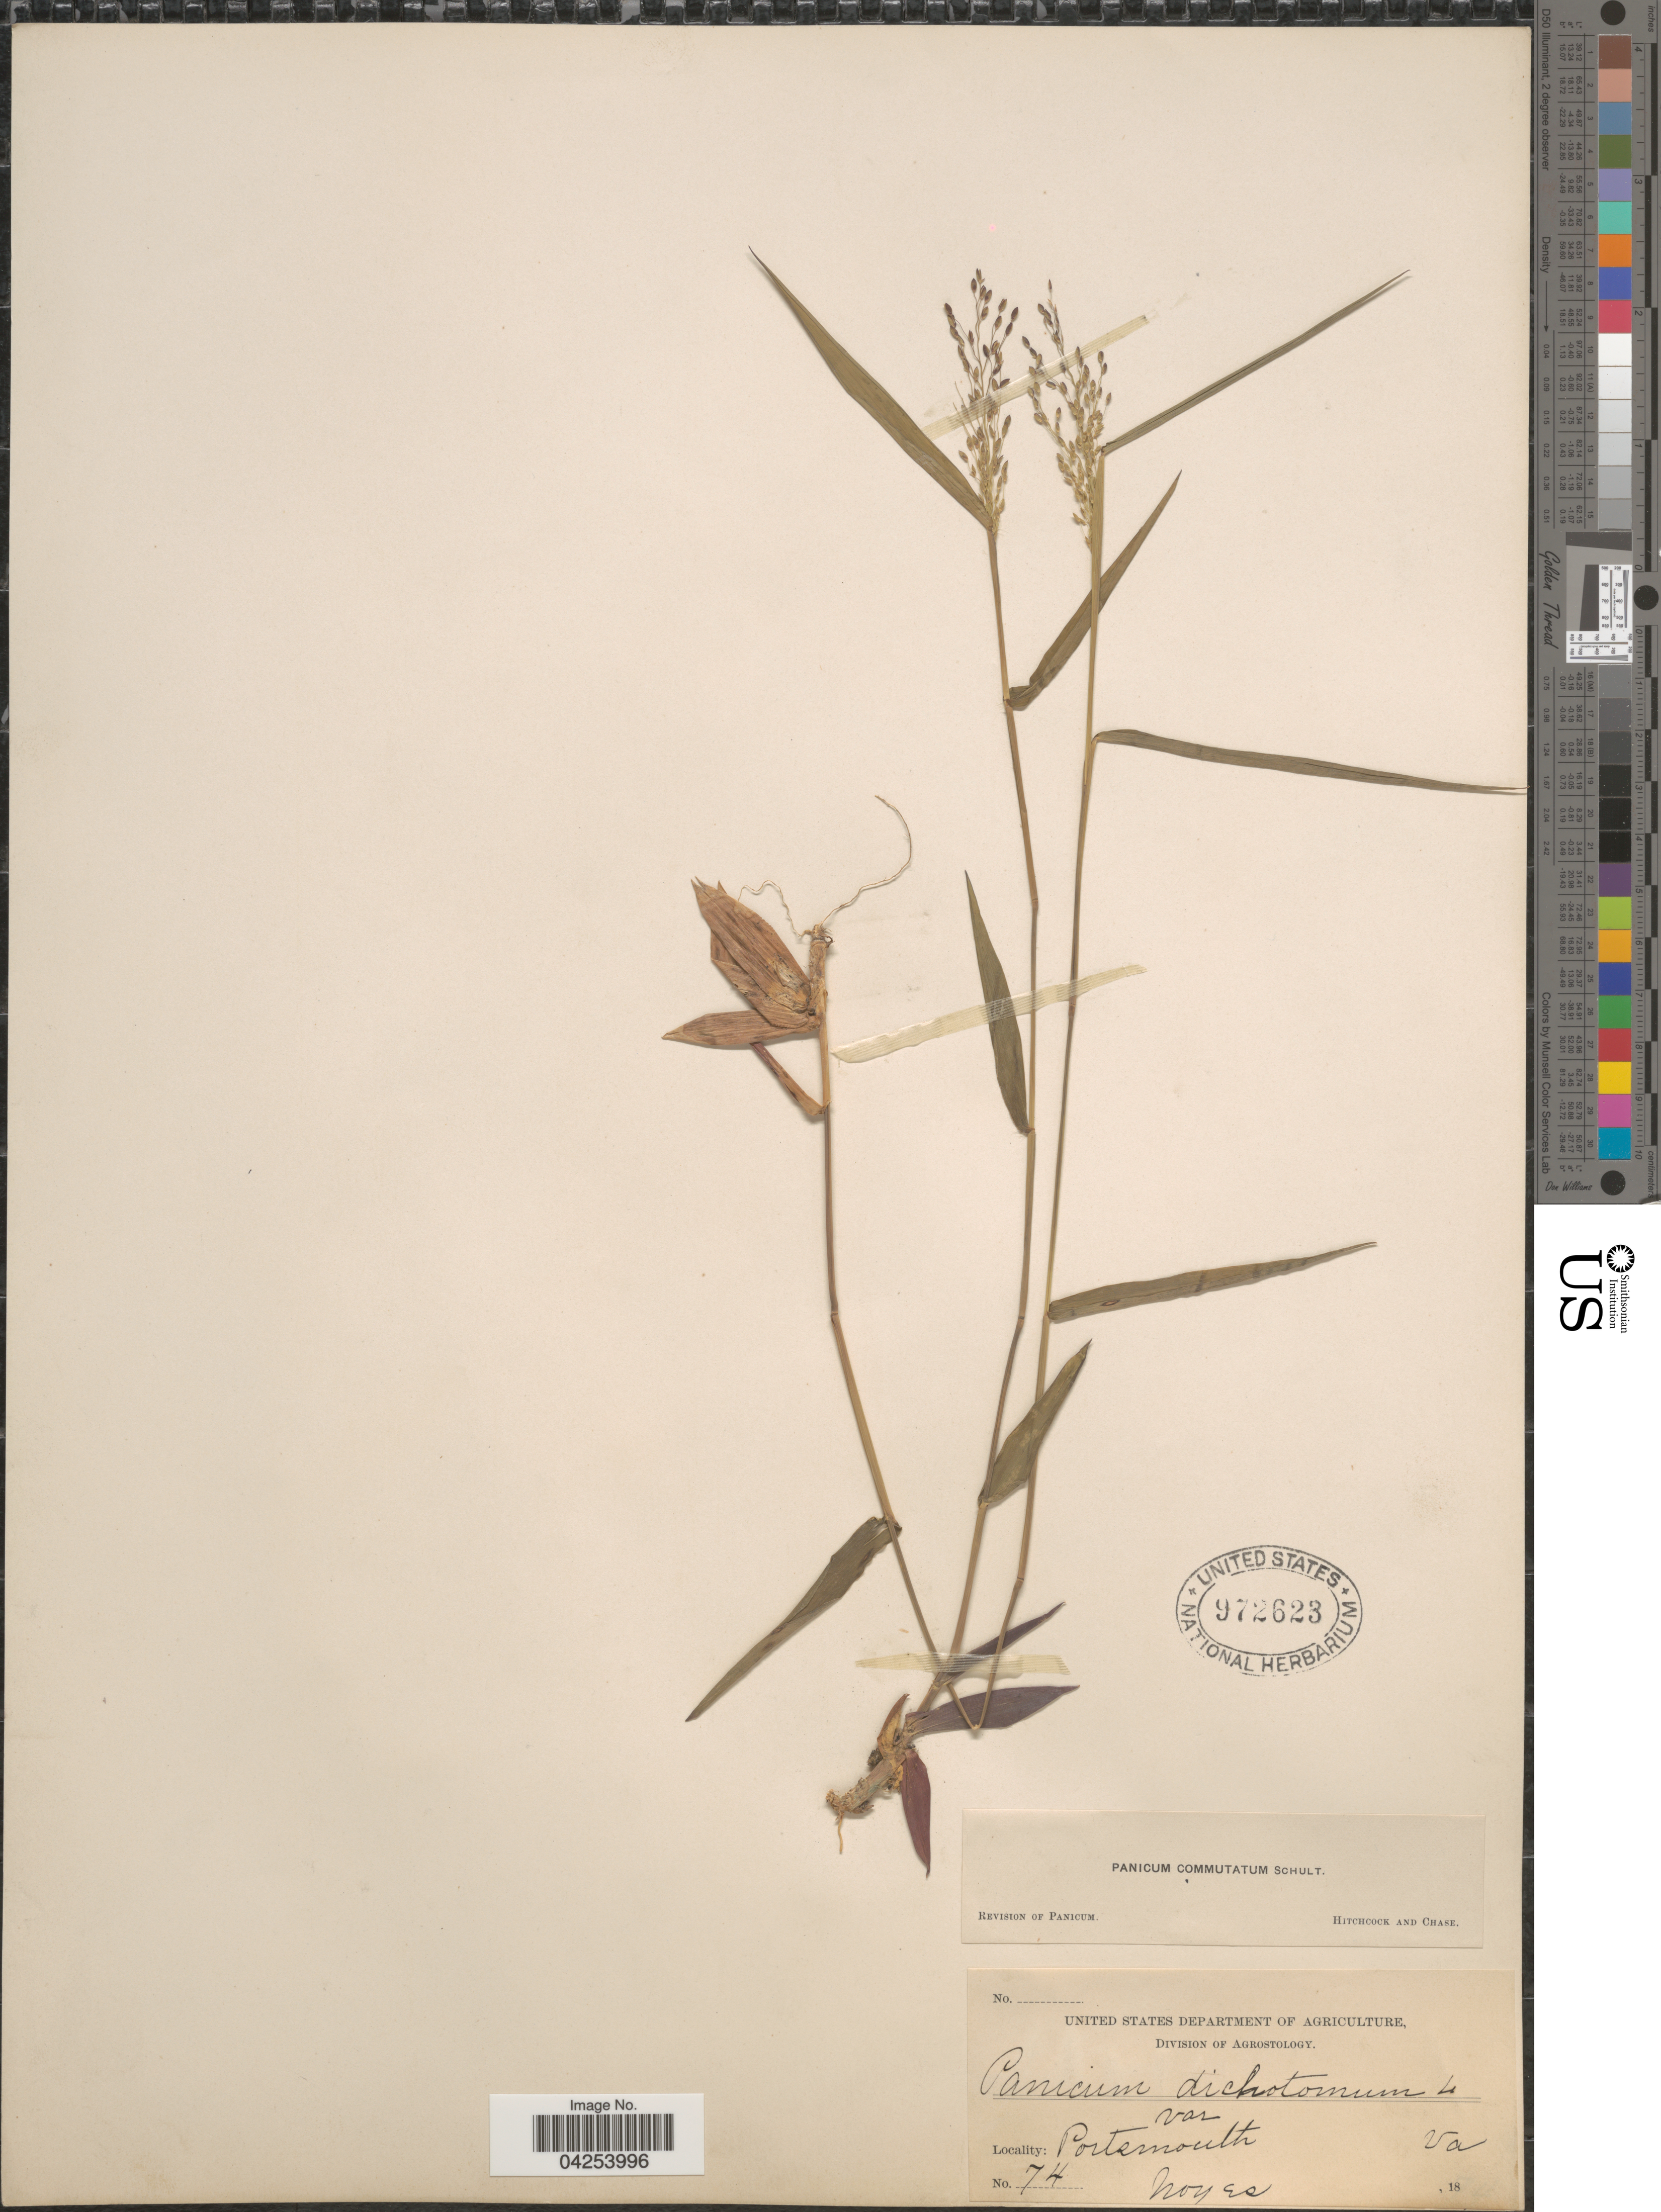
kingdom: Plantae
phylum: Tracheophyta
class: Liliopsida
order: Poales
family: Poaceae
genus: Dichanthelium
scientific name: Dichanthelium commutatum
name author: (Schult.) Gould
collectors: Noyes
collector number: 74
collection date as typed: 18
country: United States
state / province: Virginia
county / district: City of Portsmouth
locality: Portsmouth.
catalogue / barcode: US 972623